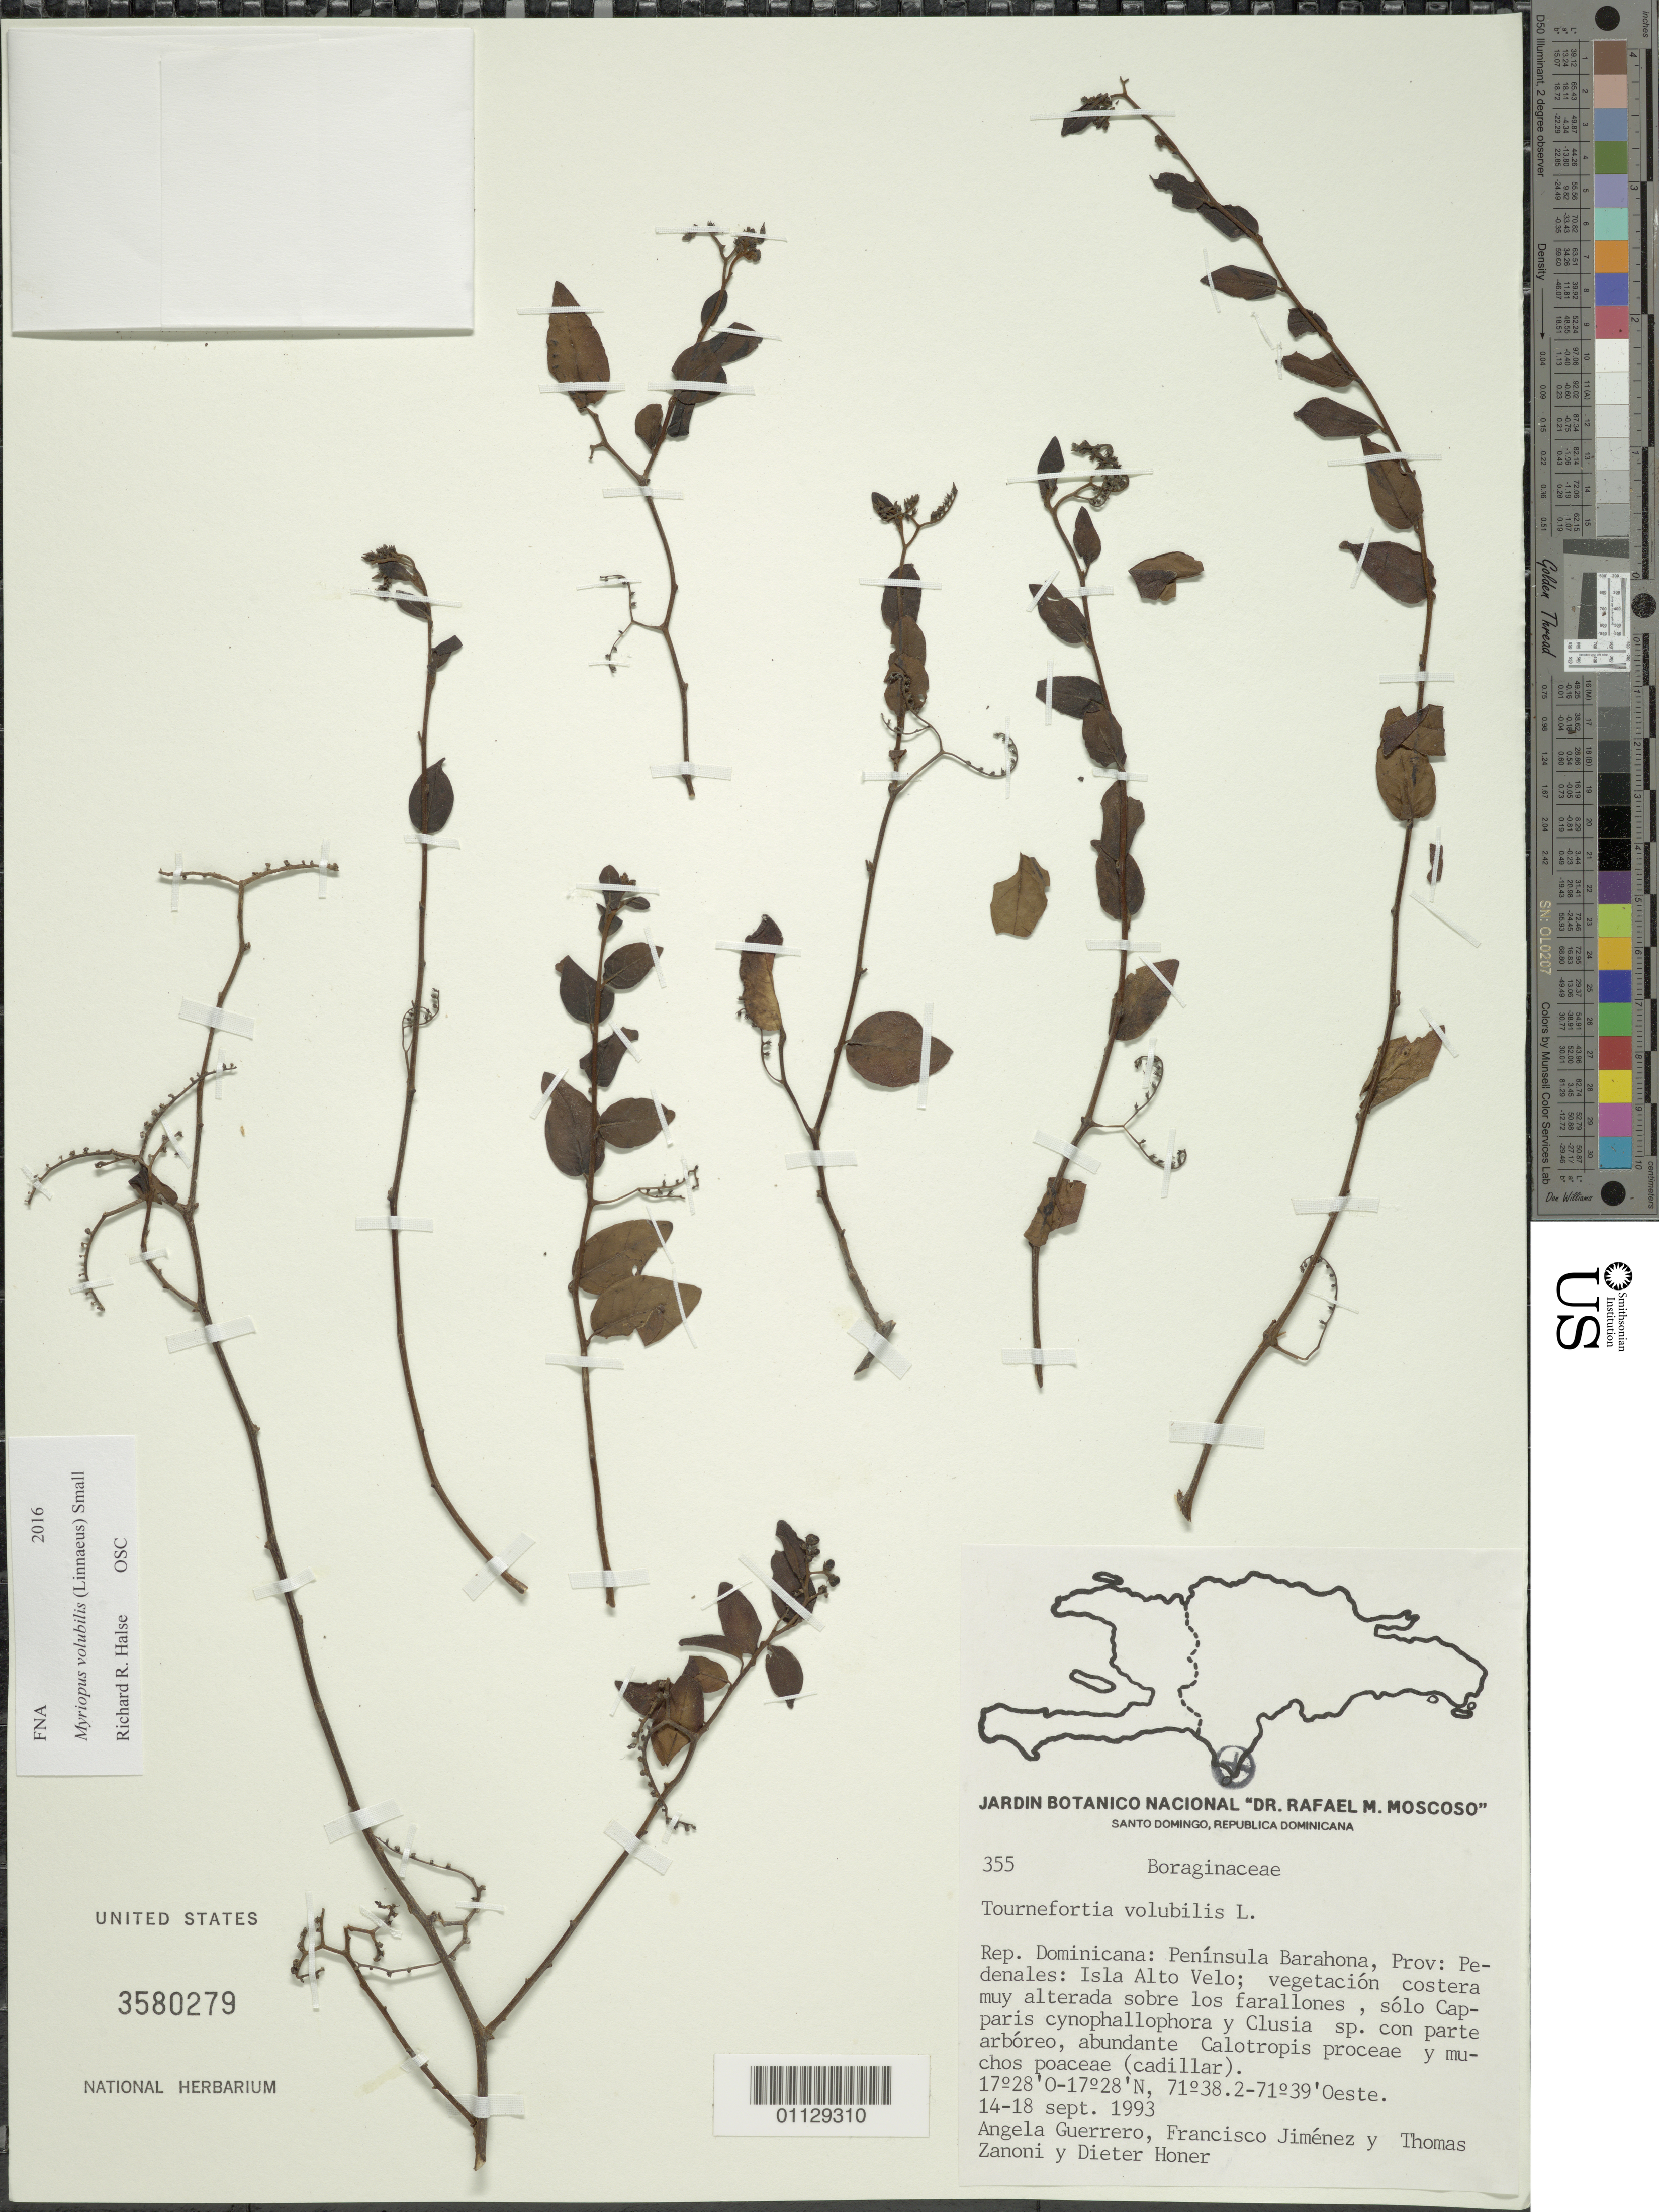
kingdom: Plantae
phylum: Tracheophyta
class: Magnoliopsida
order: Boraginales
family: Heliotropiaceae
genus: Tournefortia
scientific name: Tournefortia volubilis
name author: L.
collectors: Guerrero O., G., F. Jimenez & T. A. Zanoni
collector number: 355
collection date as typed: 14 Sep 1993 to 18 Sep 1993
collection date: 1993-09-14/1993-09-18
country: Dominican Republic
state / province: Santo Domingo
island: Hispaniola I.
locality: Peninsula Barahona, Prov: Pedenales: Isla Alto Velo; Vegetacion costera muy alterada sobre los farallones, solo Capraris cynophallophora los farallones.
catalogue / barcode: US 3580279